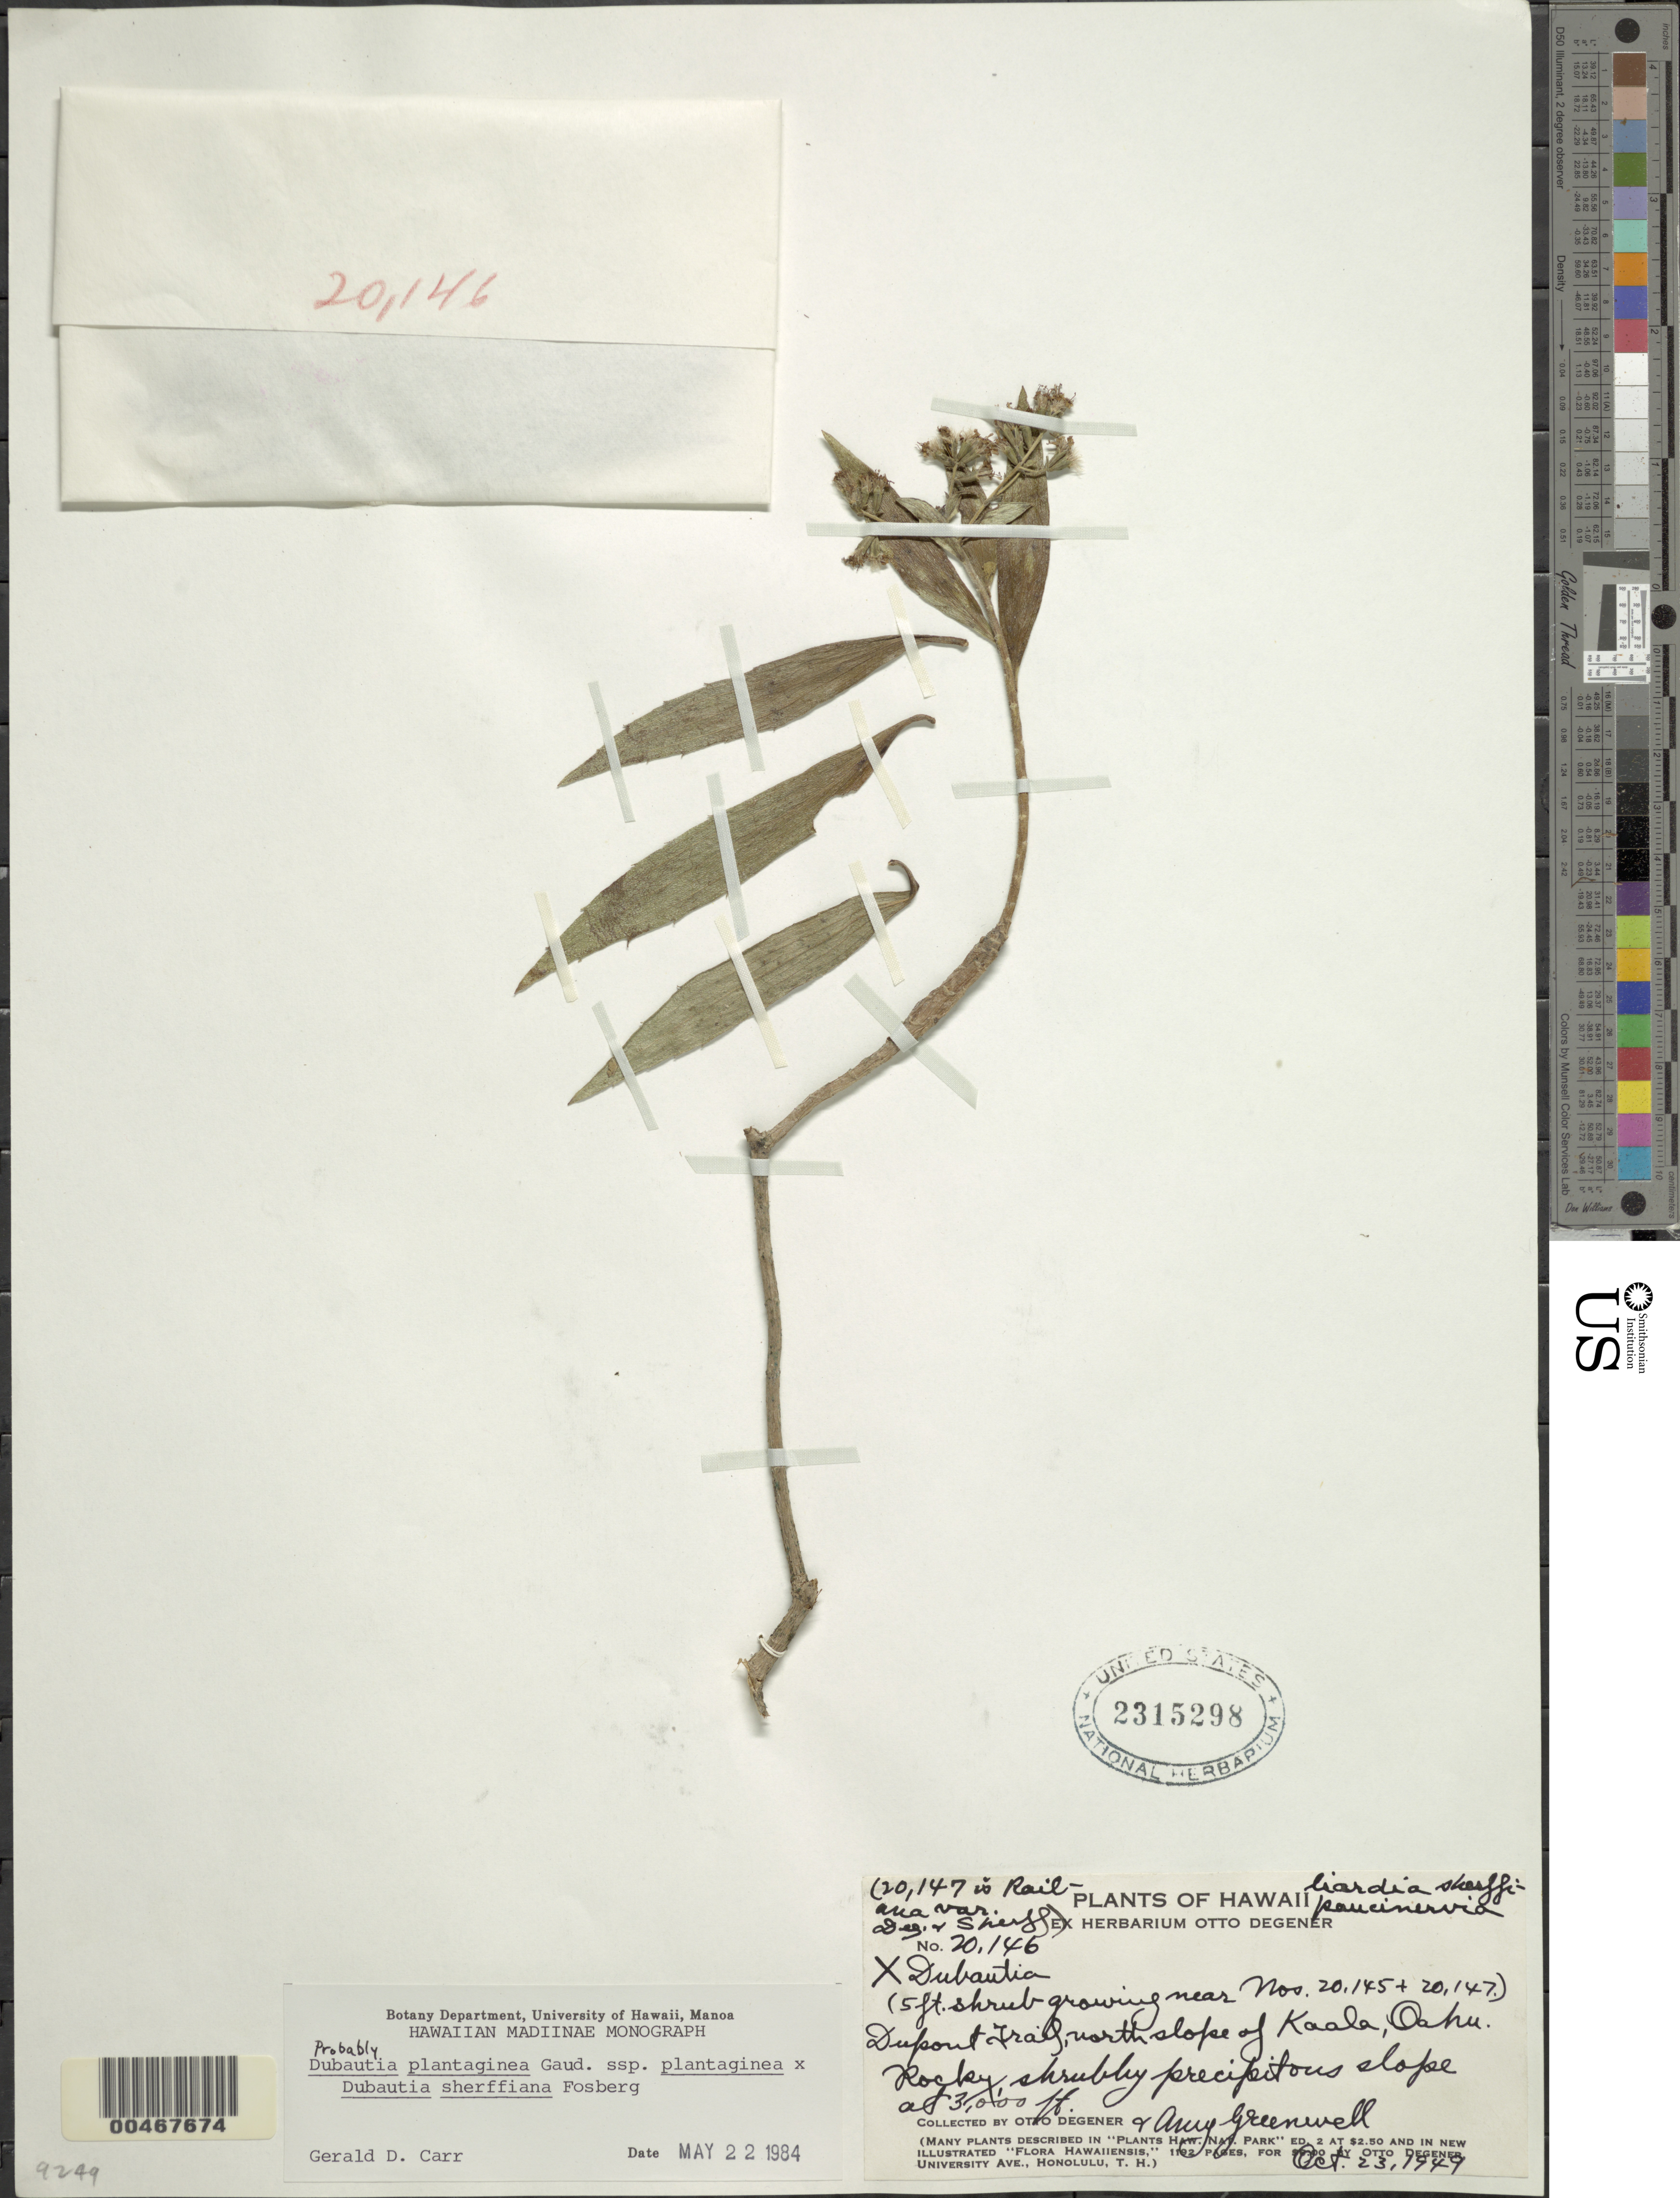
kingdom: Plantae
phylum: Tracheophyta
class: Magnoliopsida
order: Asterales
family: Asteraceae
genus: Dubautia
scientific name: Dubautia plantaginea subsp. plantaginea x D. sherffiana Fosberg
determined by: Carr, G. D.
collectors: O. Degener & A. B. Greenwell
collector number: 20146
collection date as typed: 23 Oct 1949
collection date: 1949-10-23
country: United States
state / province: Hawaii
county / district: Honolulu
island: Oahu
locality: Dupont Trail, N slope of Kaala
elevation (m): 914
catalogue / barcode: US 2315298